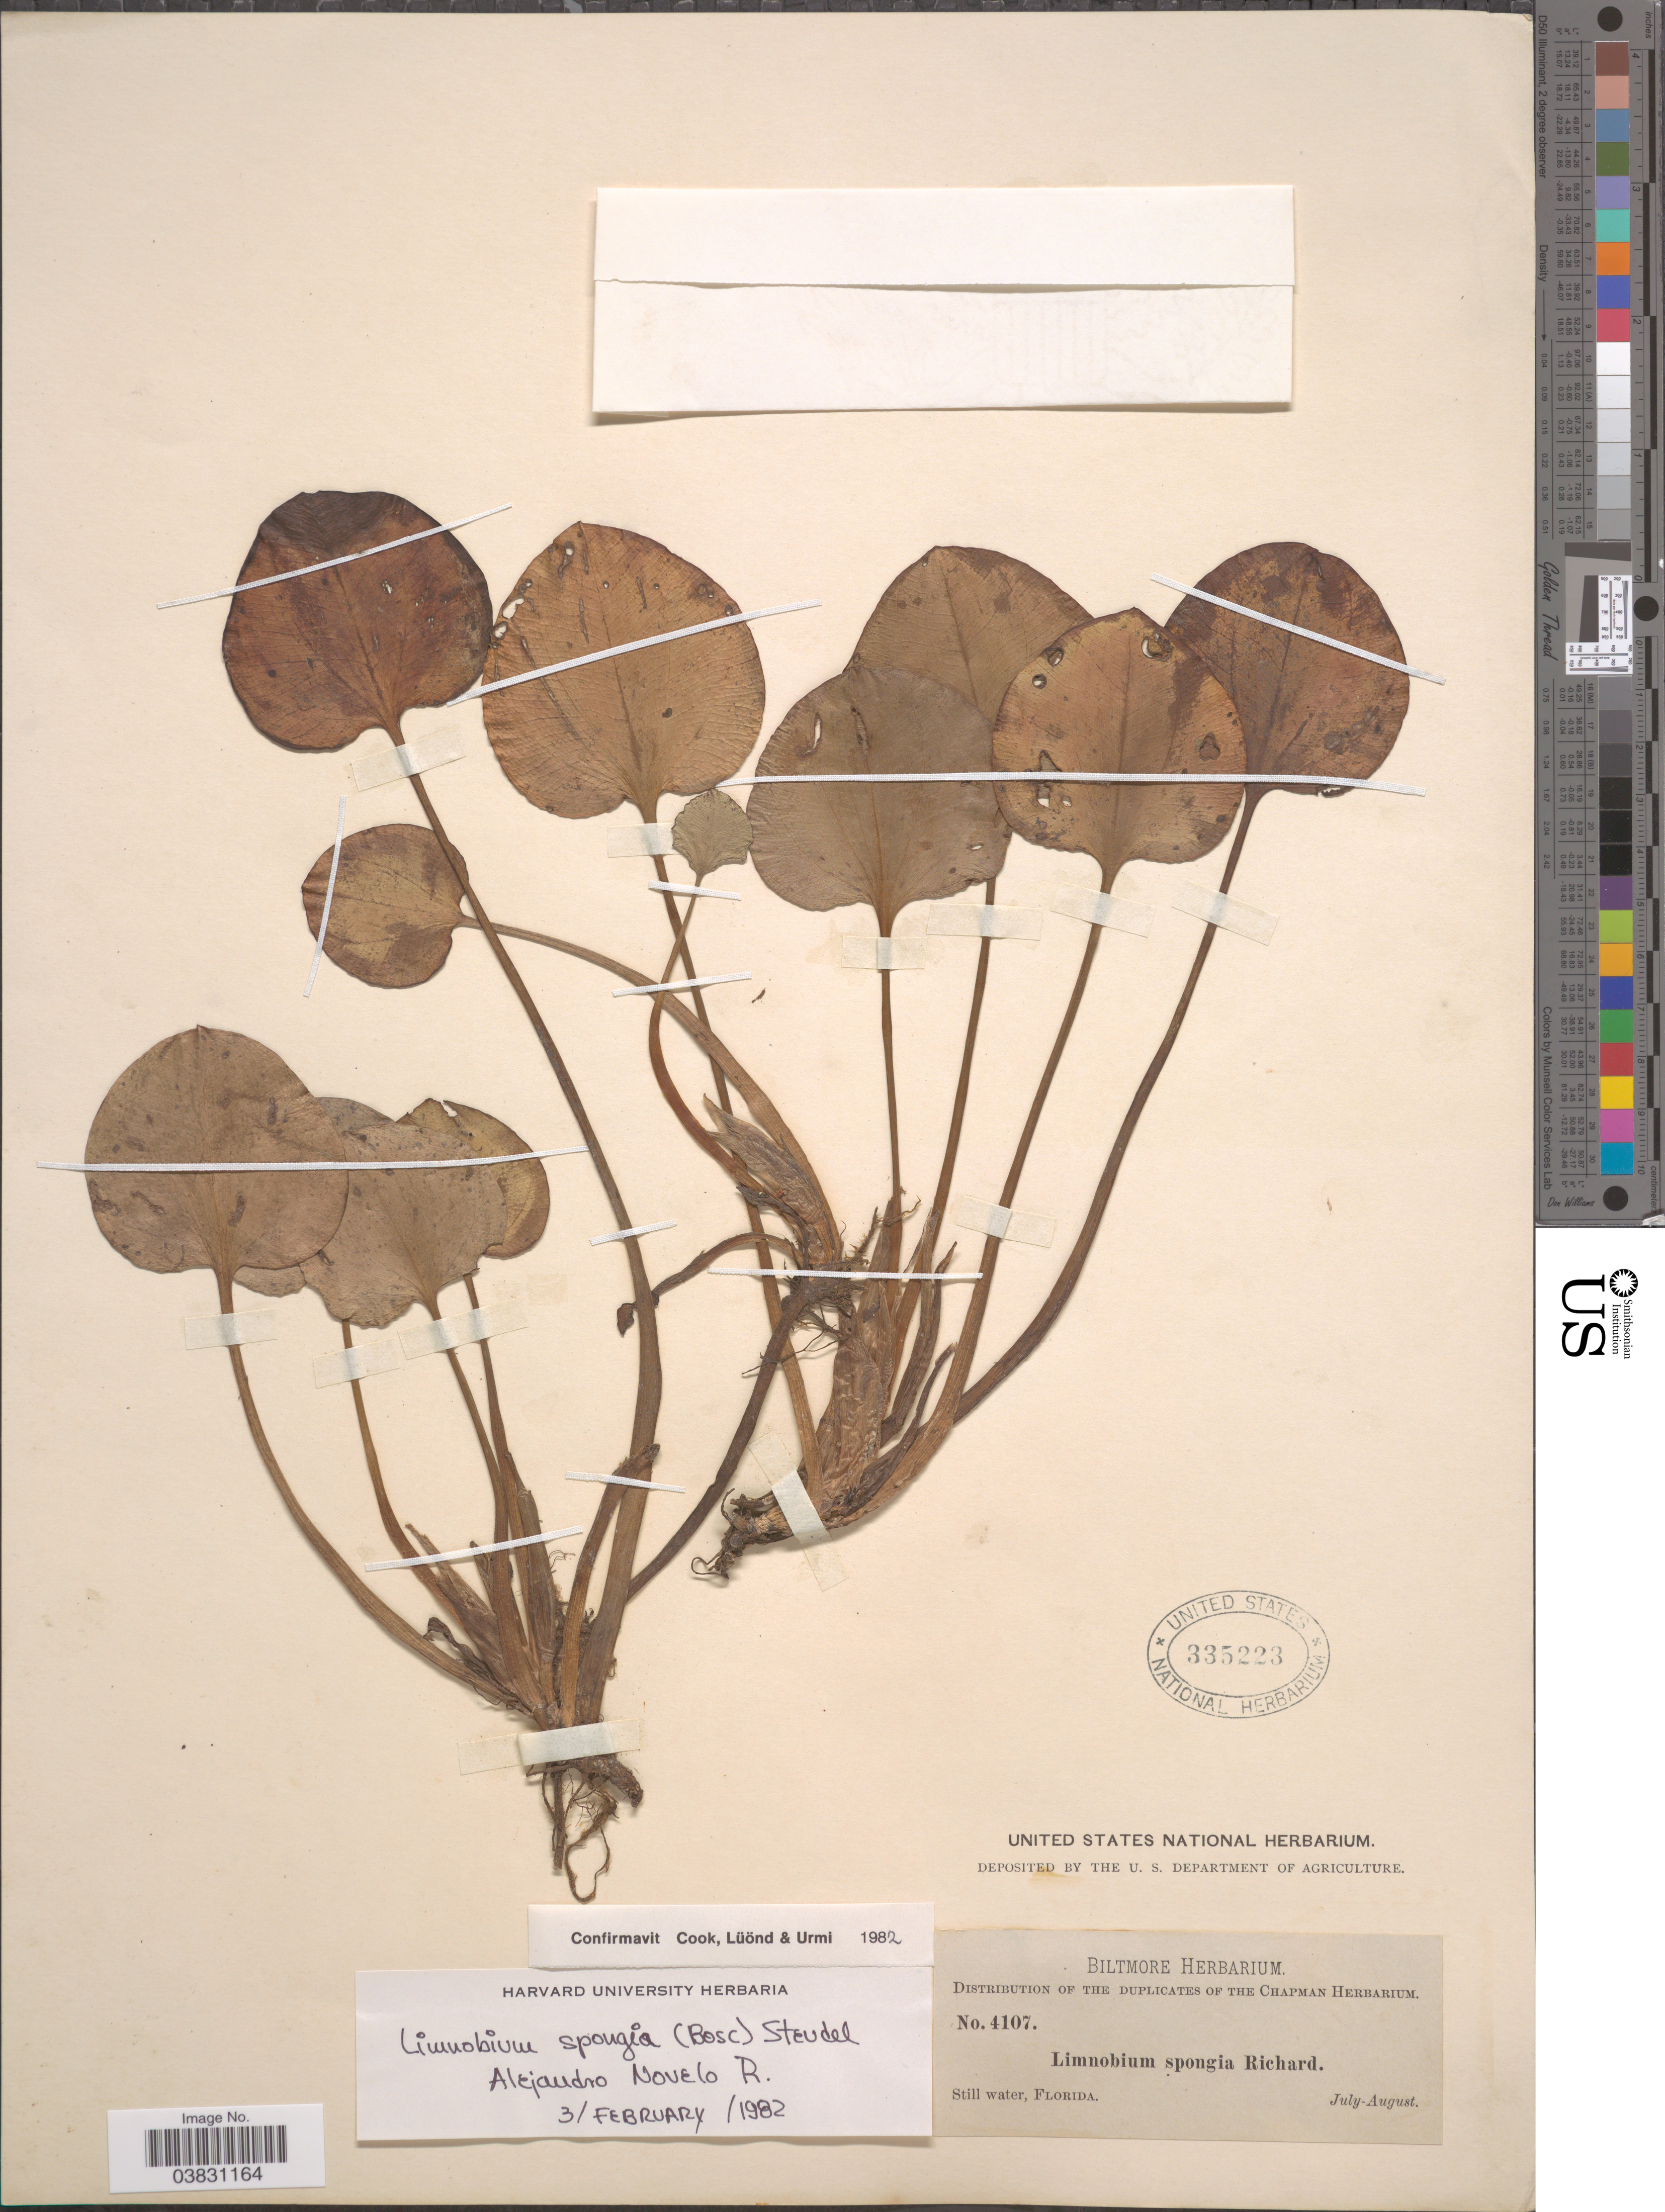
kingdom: Plantae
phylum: Tracheophyta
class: Liliopsida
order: Alismatales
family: Hydrocharitaceae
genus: Limnobium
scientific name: Limnobium spongia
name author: (Bosc) Rich. ex Steud.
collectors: ex herb. Biltmore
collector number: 4107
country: United States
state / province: Florida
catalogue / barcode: US 335223